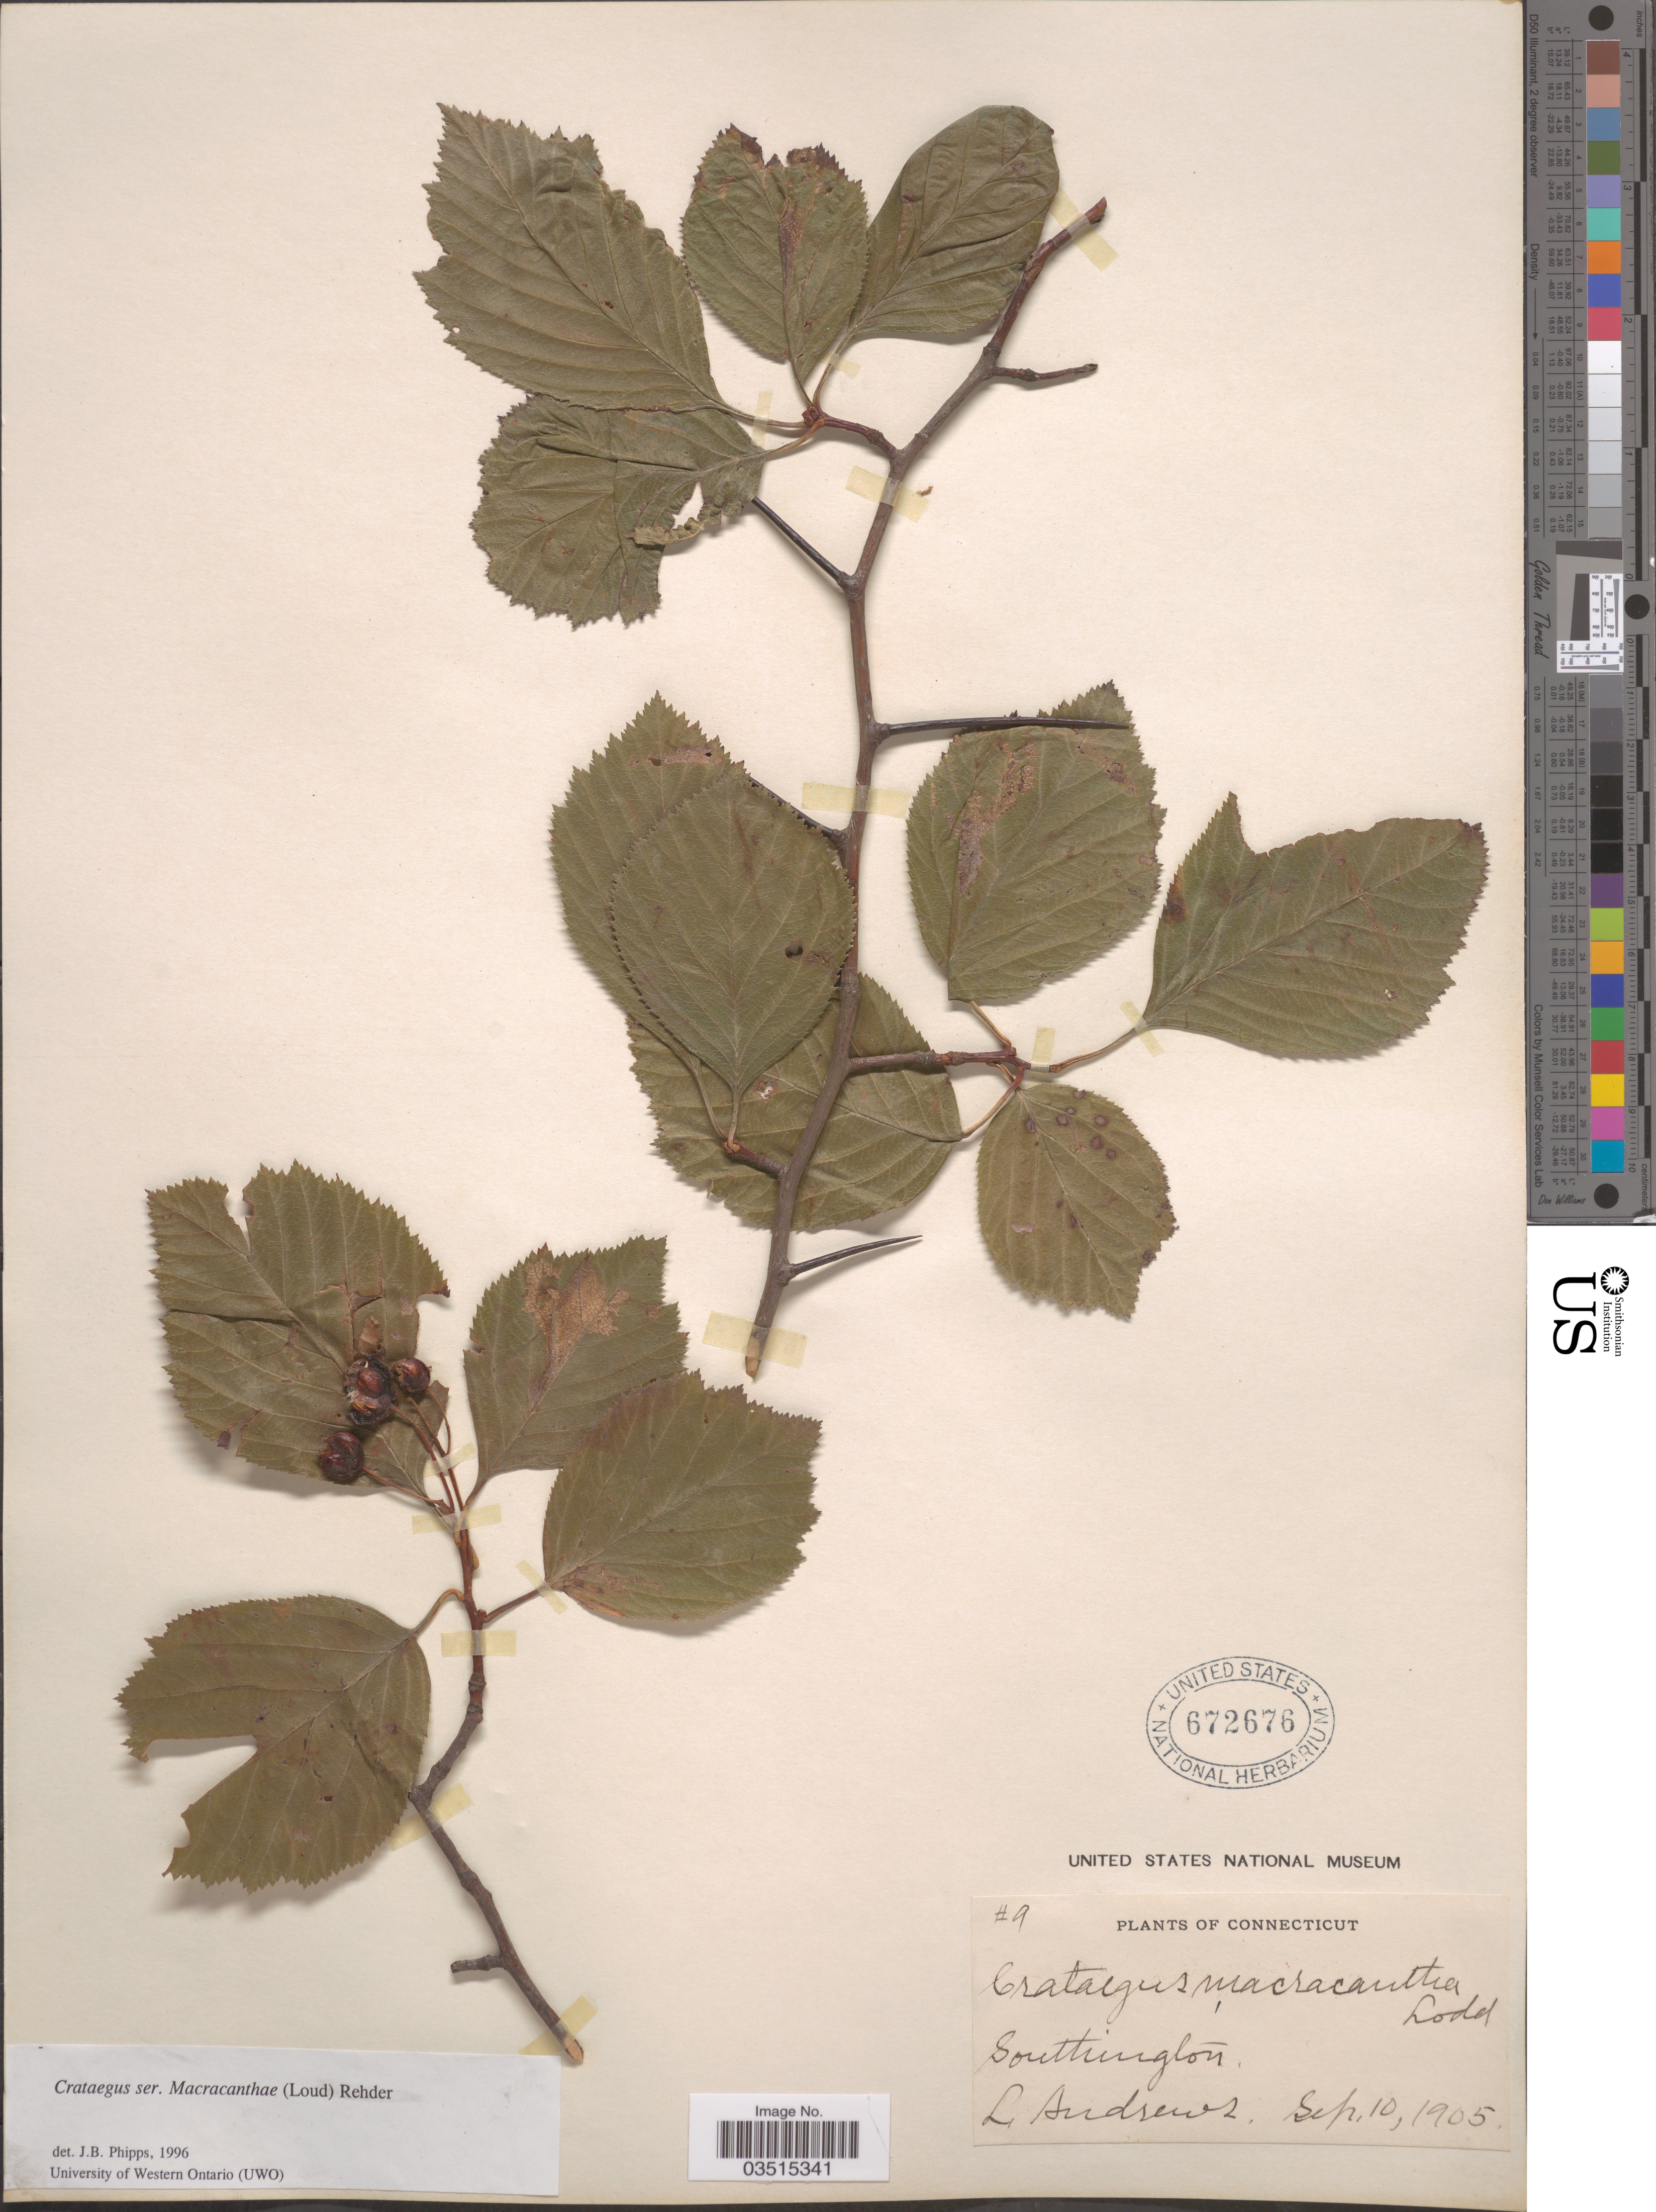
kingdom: Plantae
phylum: Tracheophyta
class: Magnoliopsida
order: Rosales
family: Rosaceae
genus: Crataegus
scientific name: Crataegus macracantha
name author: (Lindl.) Lodd. ex Loudon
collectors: L. Andrews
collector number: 9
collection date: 1905-09-10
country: United States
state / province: Connecticut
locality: Southington.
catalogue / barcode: US 672676